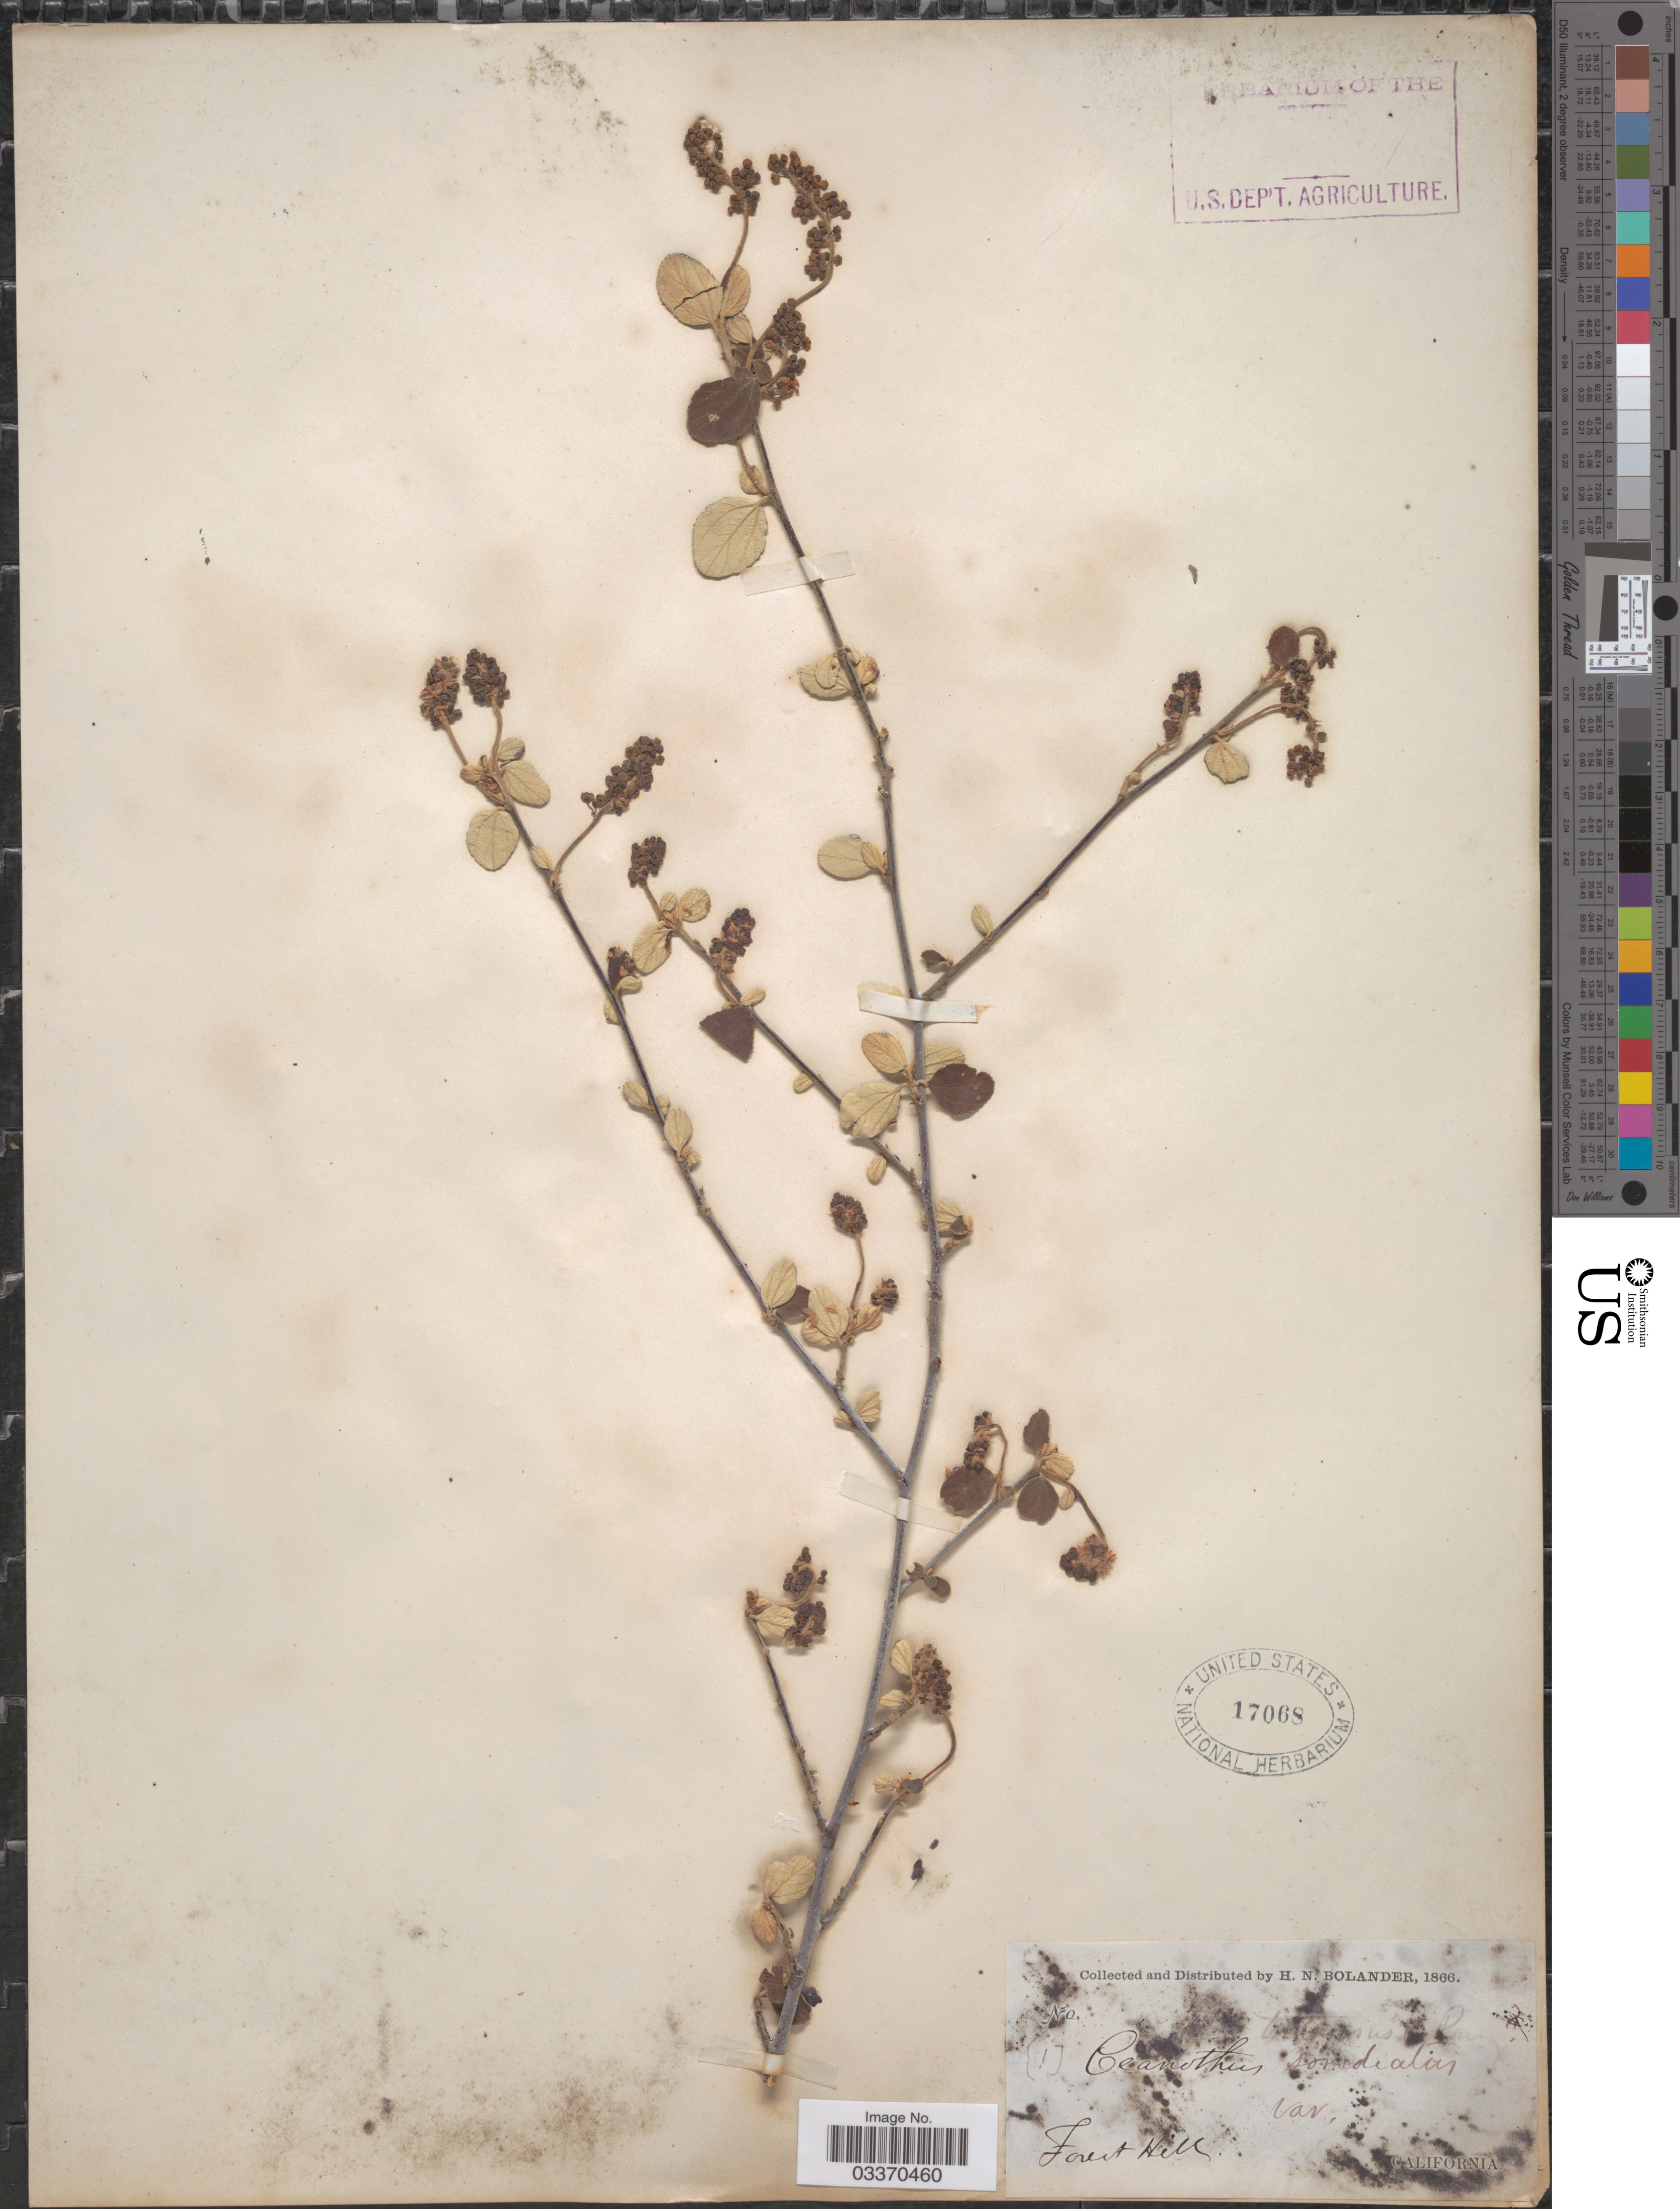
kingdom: Plantae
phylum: Tracheophyta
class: Magnoliopsida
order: Rosales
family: Rhamnaceae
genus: Ceanothus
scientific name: Ceanothus tomentosus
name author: Parry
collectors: H. Bolander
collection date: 1866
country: United States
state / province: California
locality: Forest Hills.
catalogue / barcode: US 17068